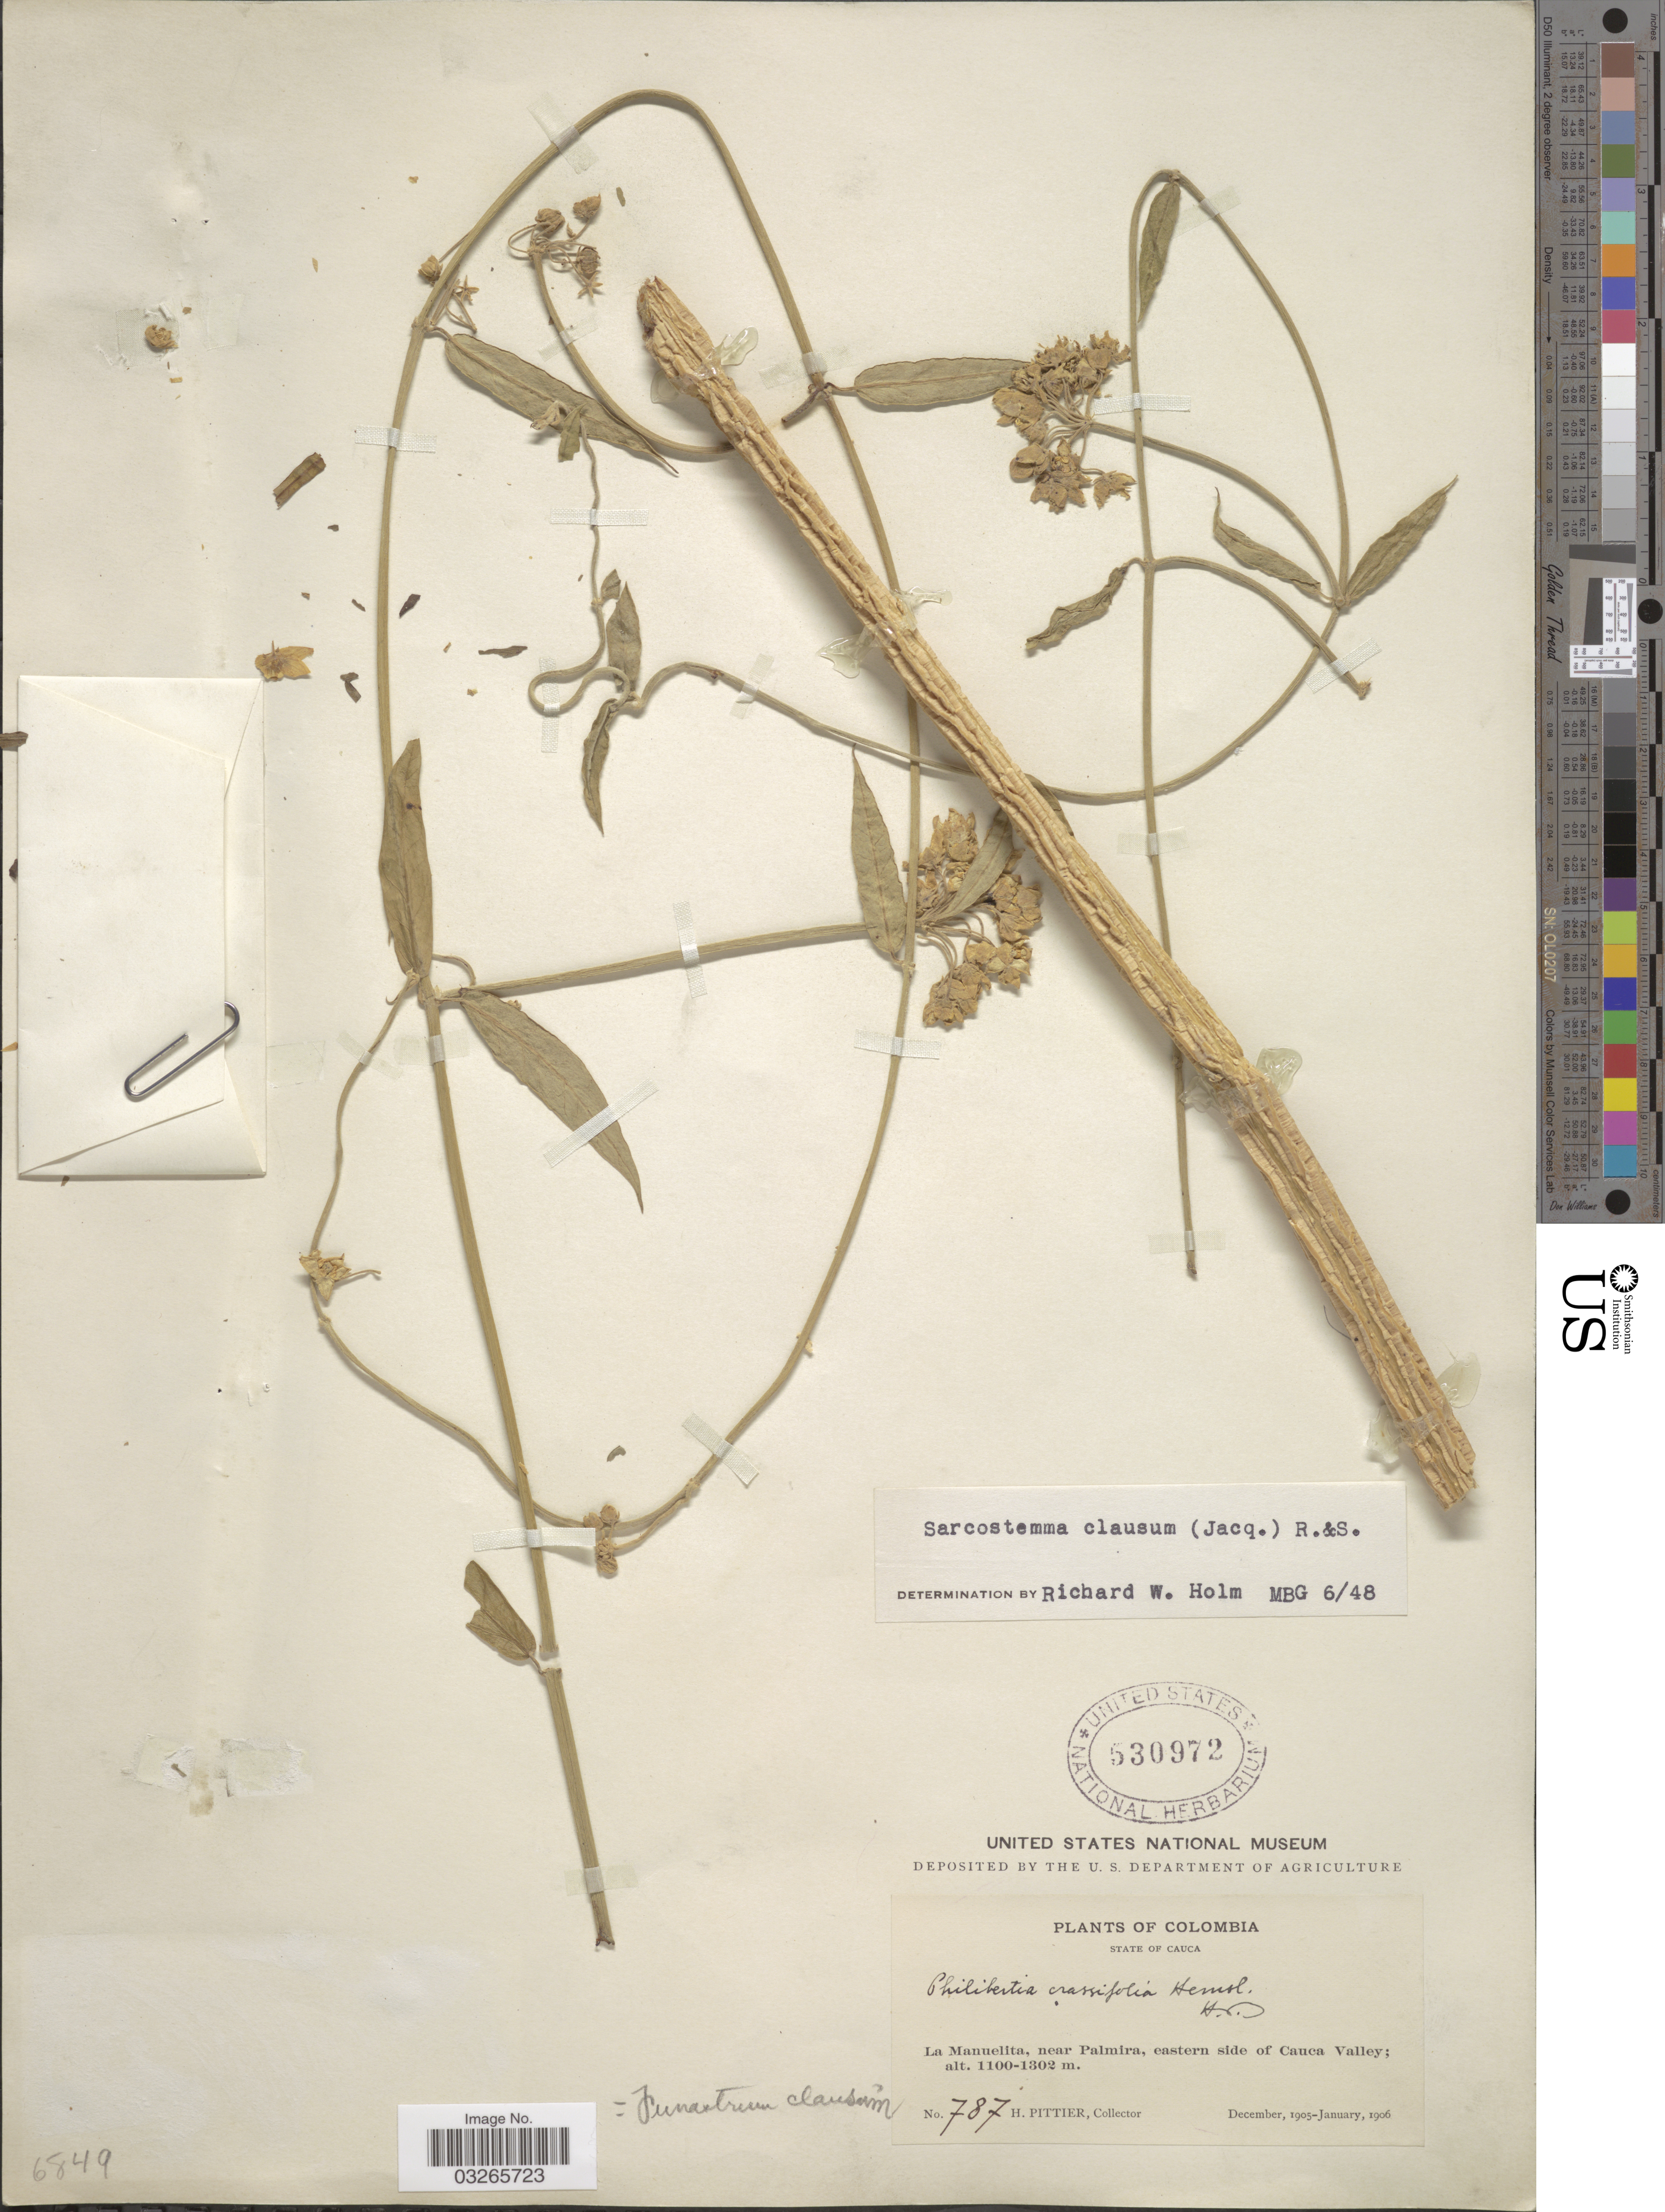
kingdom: Plantae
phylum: Tracheophyta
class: Magnoliopsida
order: Gentianales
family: Apocynaceae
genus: Sarcostemma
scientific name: Sarcostemma clausum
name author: (Jacq.) Schult.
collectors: H. F. Pittier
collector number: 787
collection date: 1905-12/1906-01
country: Colombia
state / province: Cauca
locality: La Manuelita, near Palmira, eastern side of Cauca Valley.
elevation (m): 1100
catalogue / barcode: US 530972